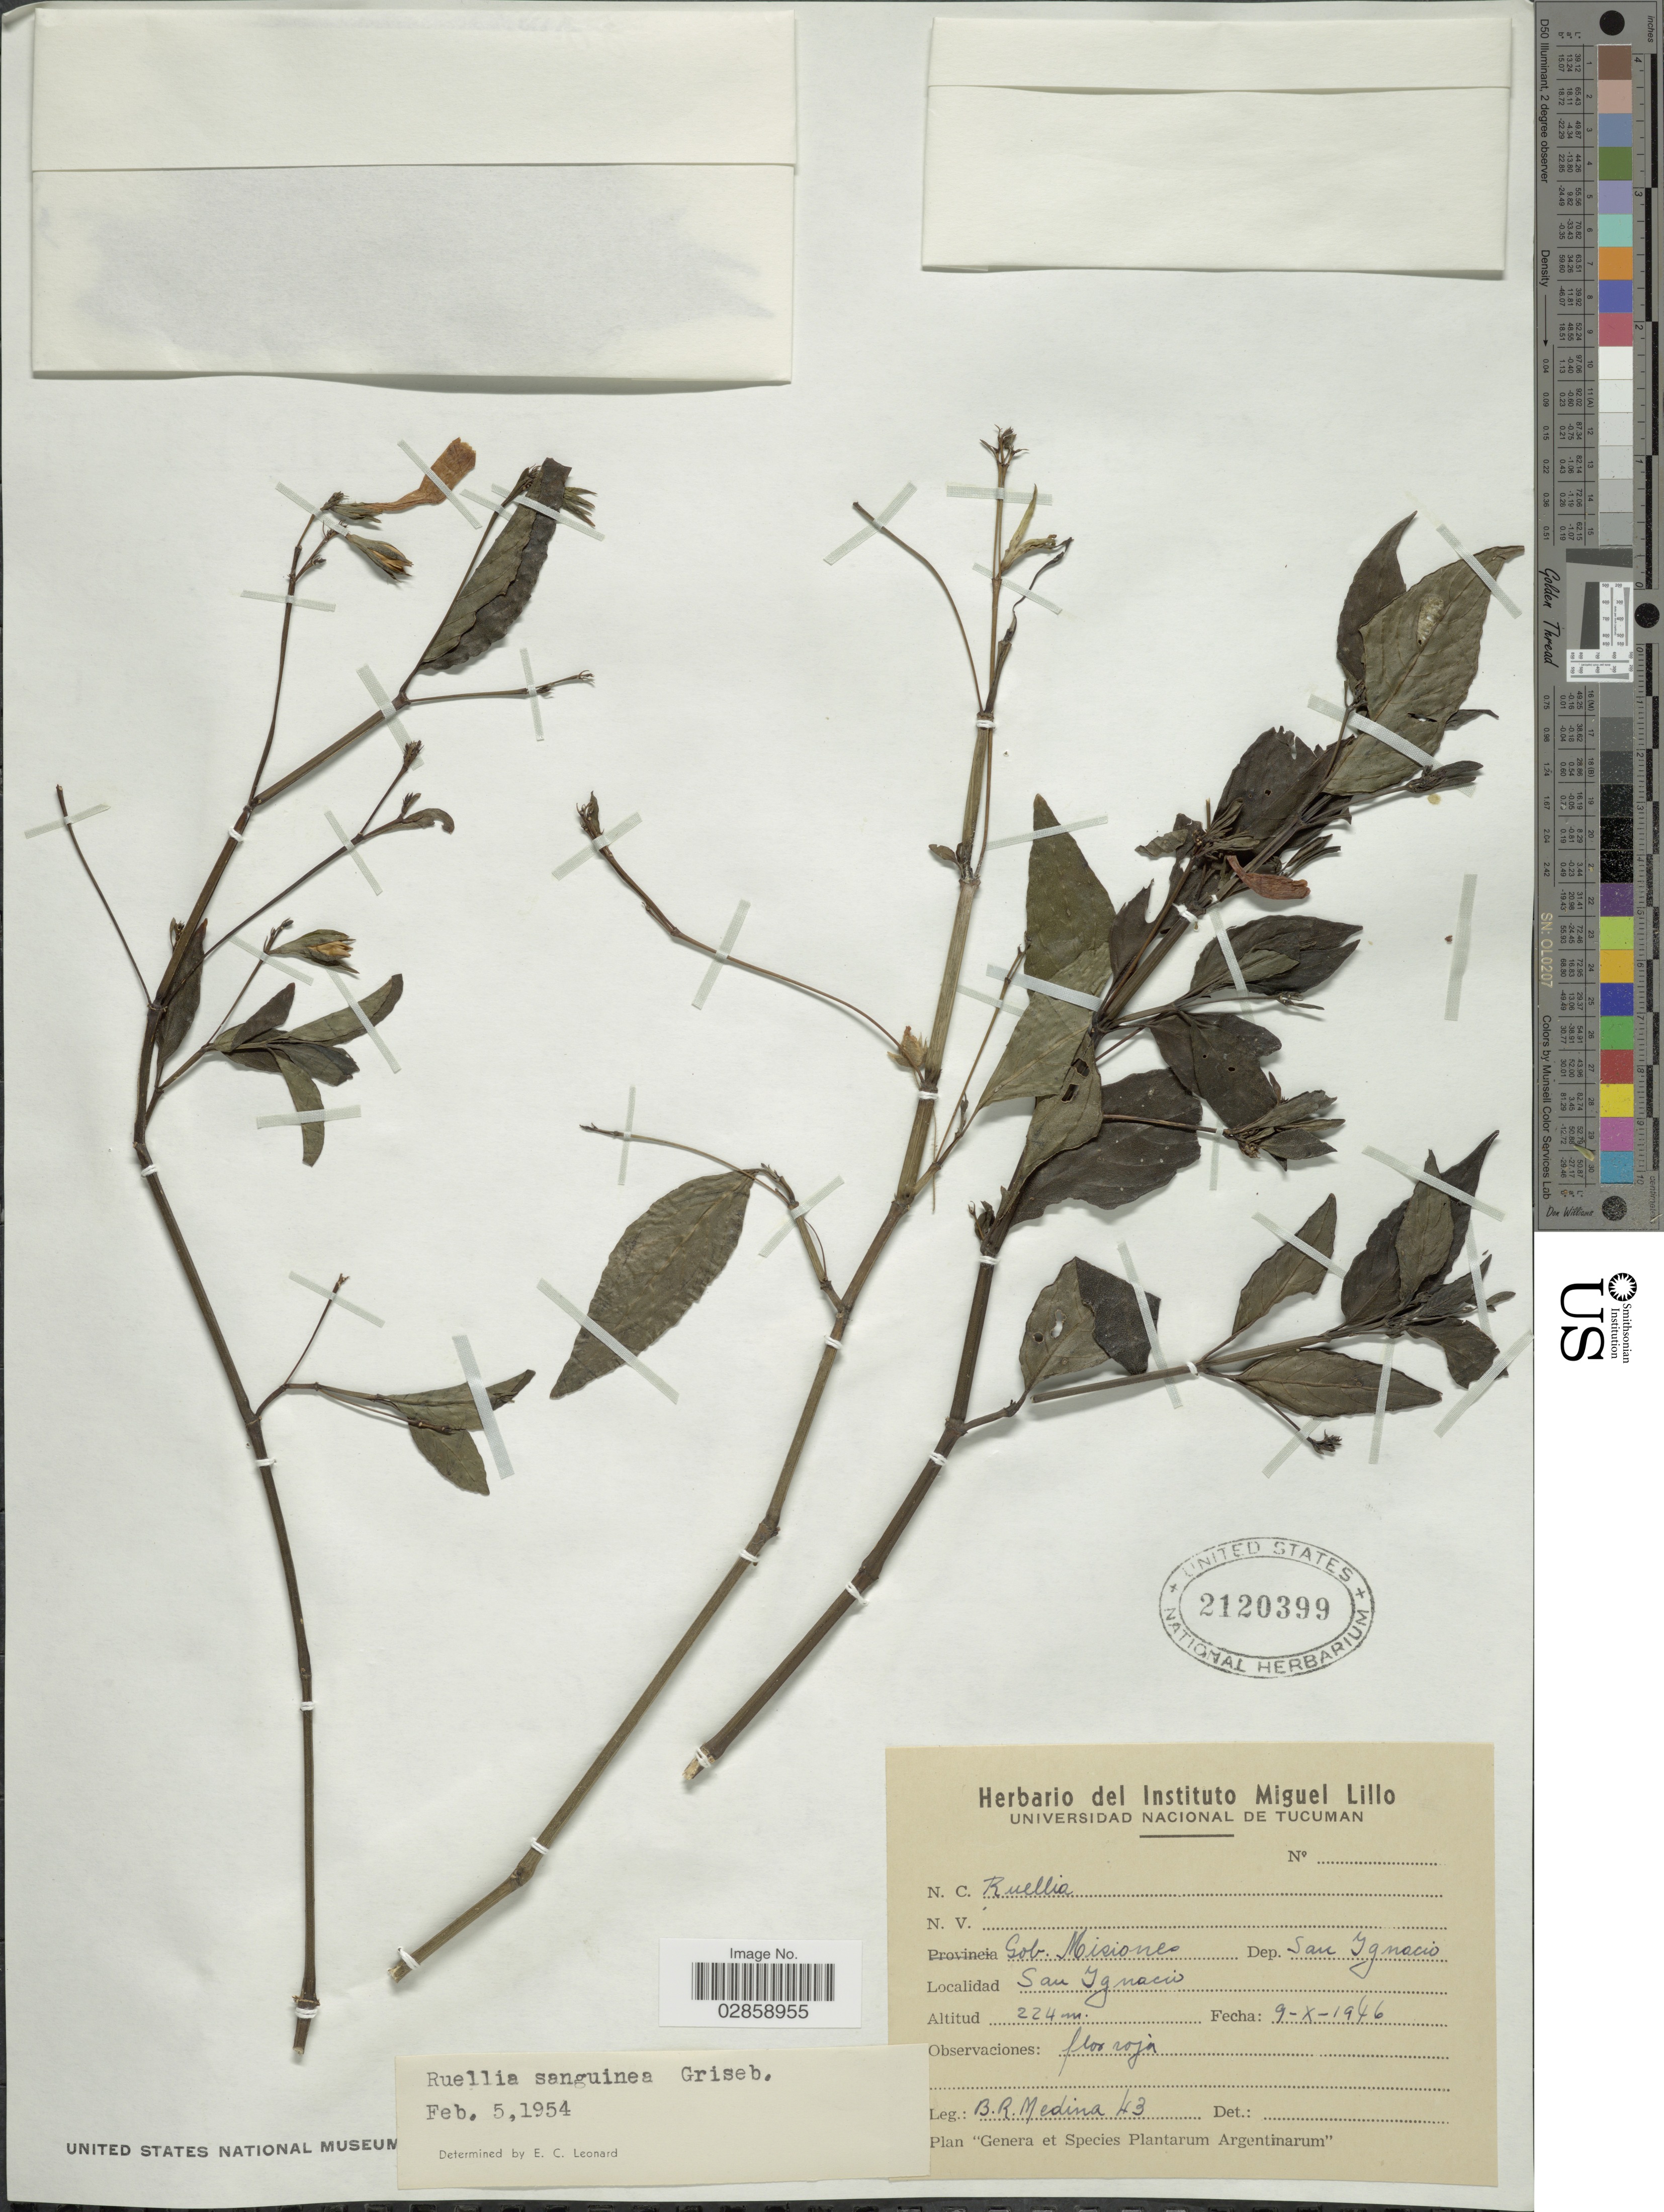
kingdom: Plantae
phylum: Tracheophyta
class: Magnoliopsida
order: Lamiales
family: Acanthaceae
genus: Ruellia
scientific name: Ruellia angustiflora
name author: (Nees) Lindau ex Rambo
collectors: B. Medina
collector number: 43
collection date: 1946-10-09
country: Argentina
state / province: Misiones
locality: Gob. Misiones. Dep. San Ignacio. San Ignacio.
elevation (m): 224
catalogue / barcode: US 2120399